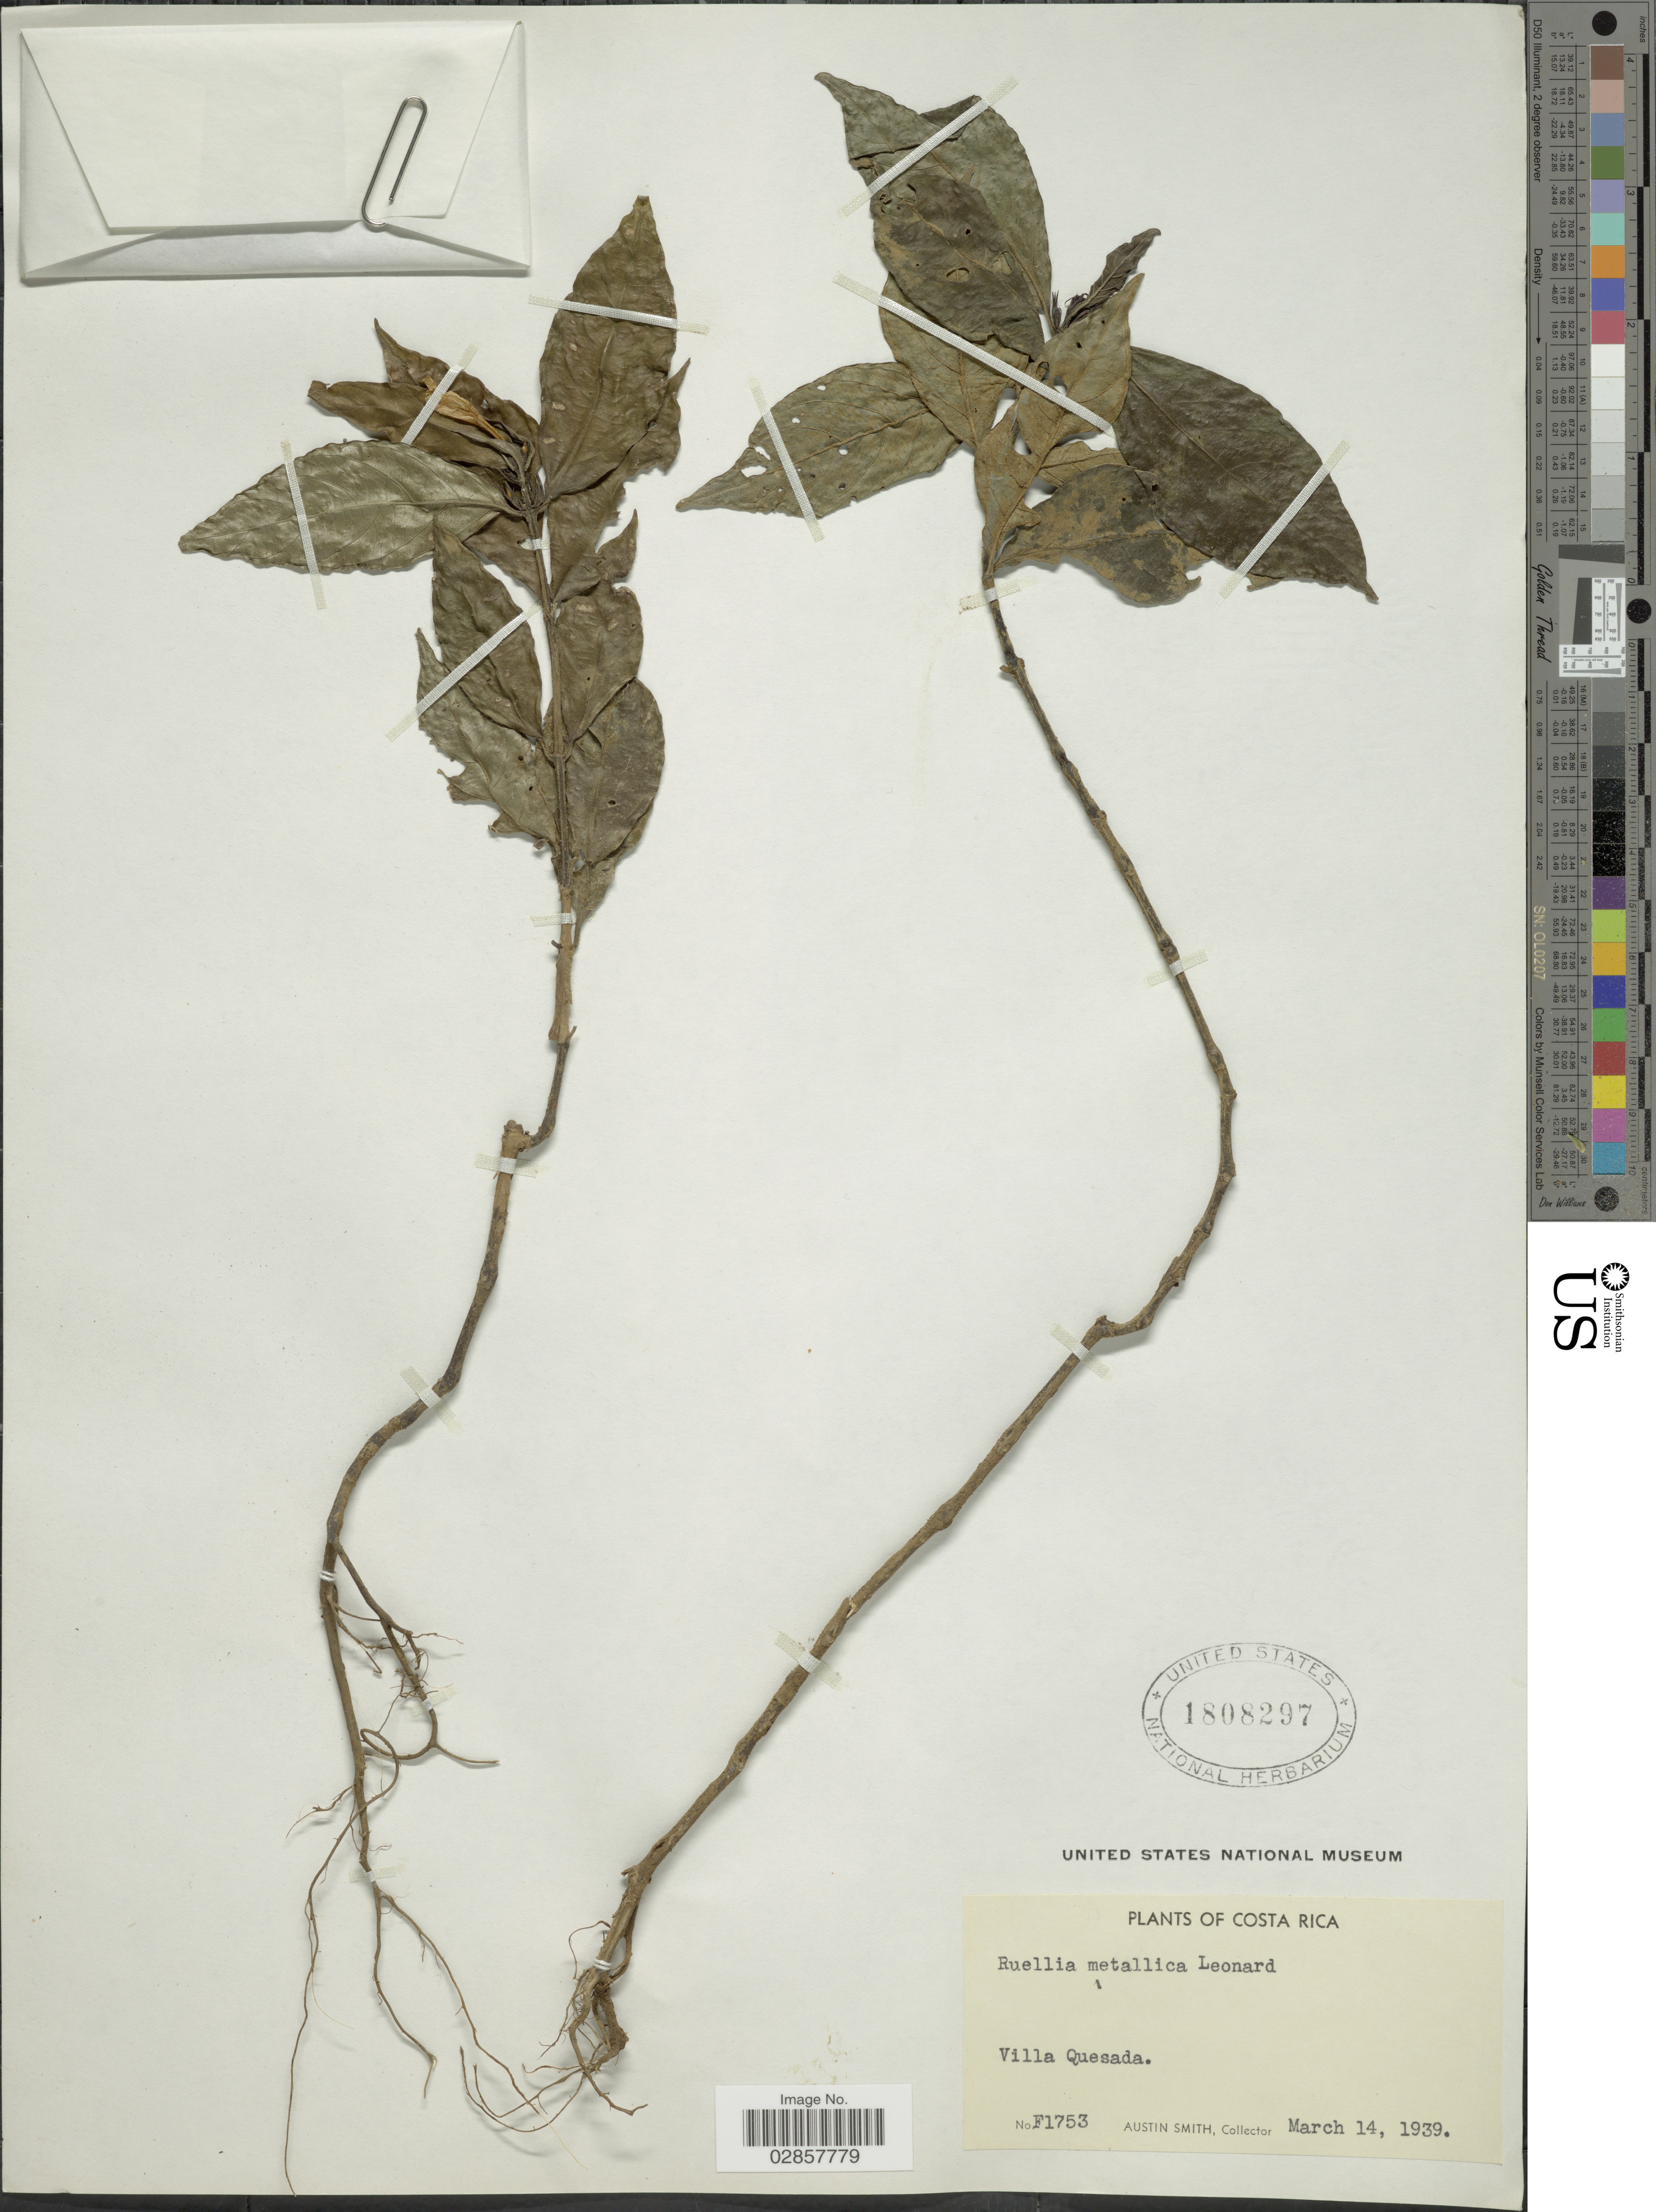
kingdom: Plantae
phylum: Tracheophyta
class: Magnoliopsida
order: Lamiales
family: Acanthaceae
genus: Ruellia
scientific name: Ruellia metallica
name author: Leonard in Standl.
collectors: Aust P. Smith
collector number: F1753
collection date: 1939-03-14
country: Costa Rica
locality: Villa Quesada.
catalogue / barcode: US 1808297